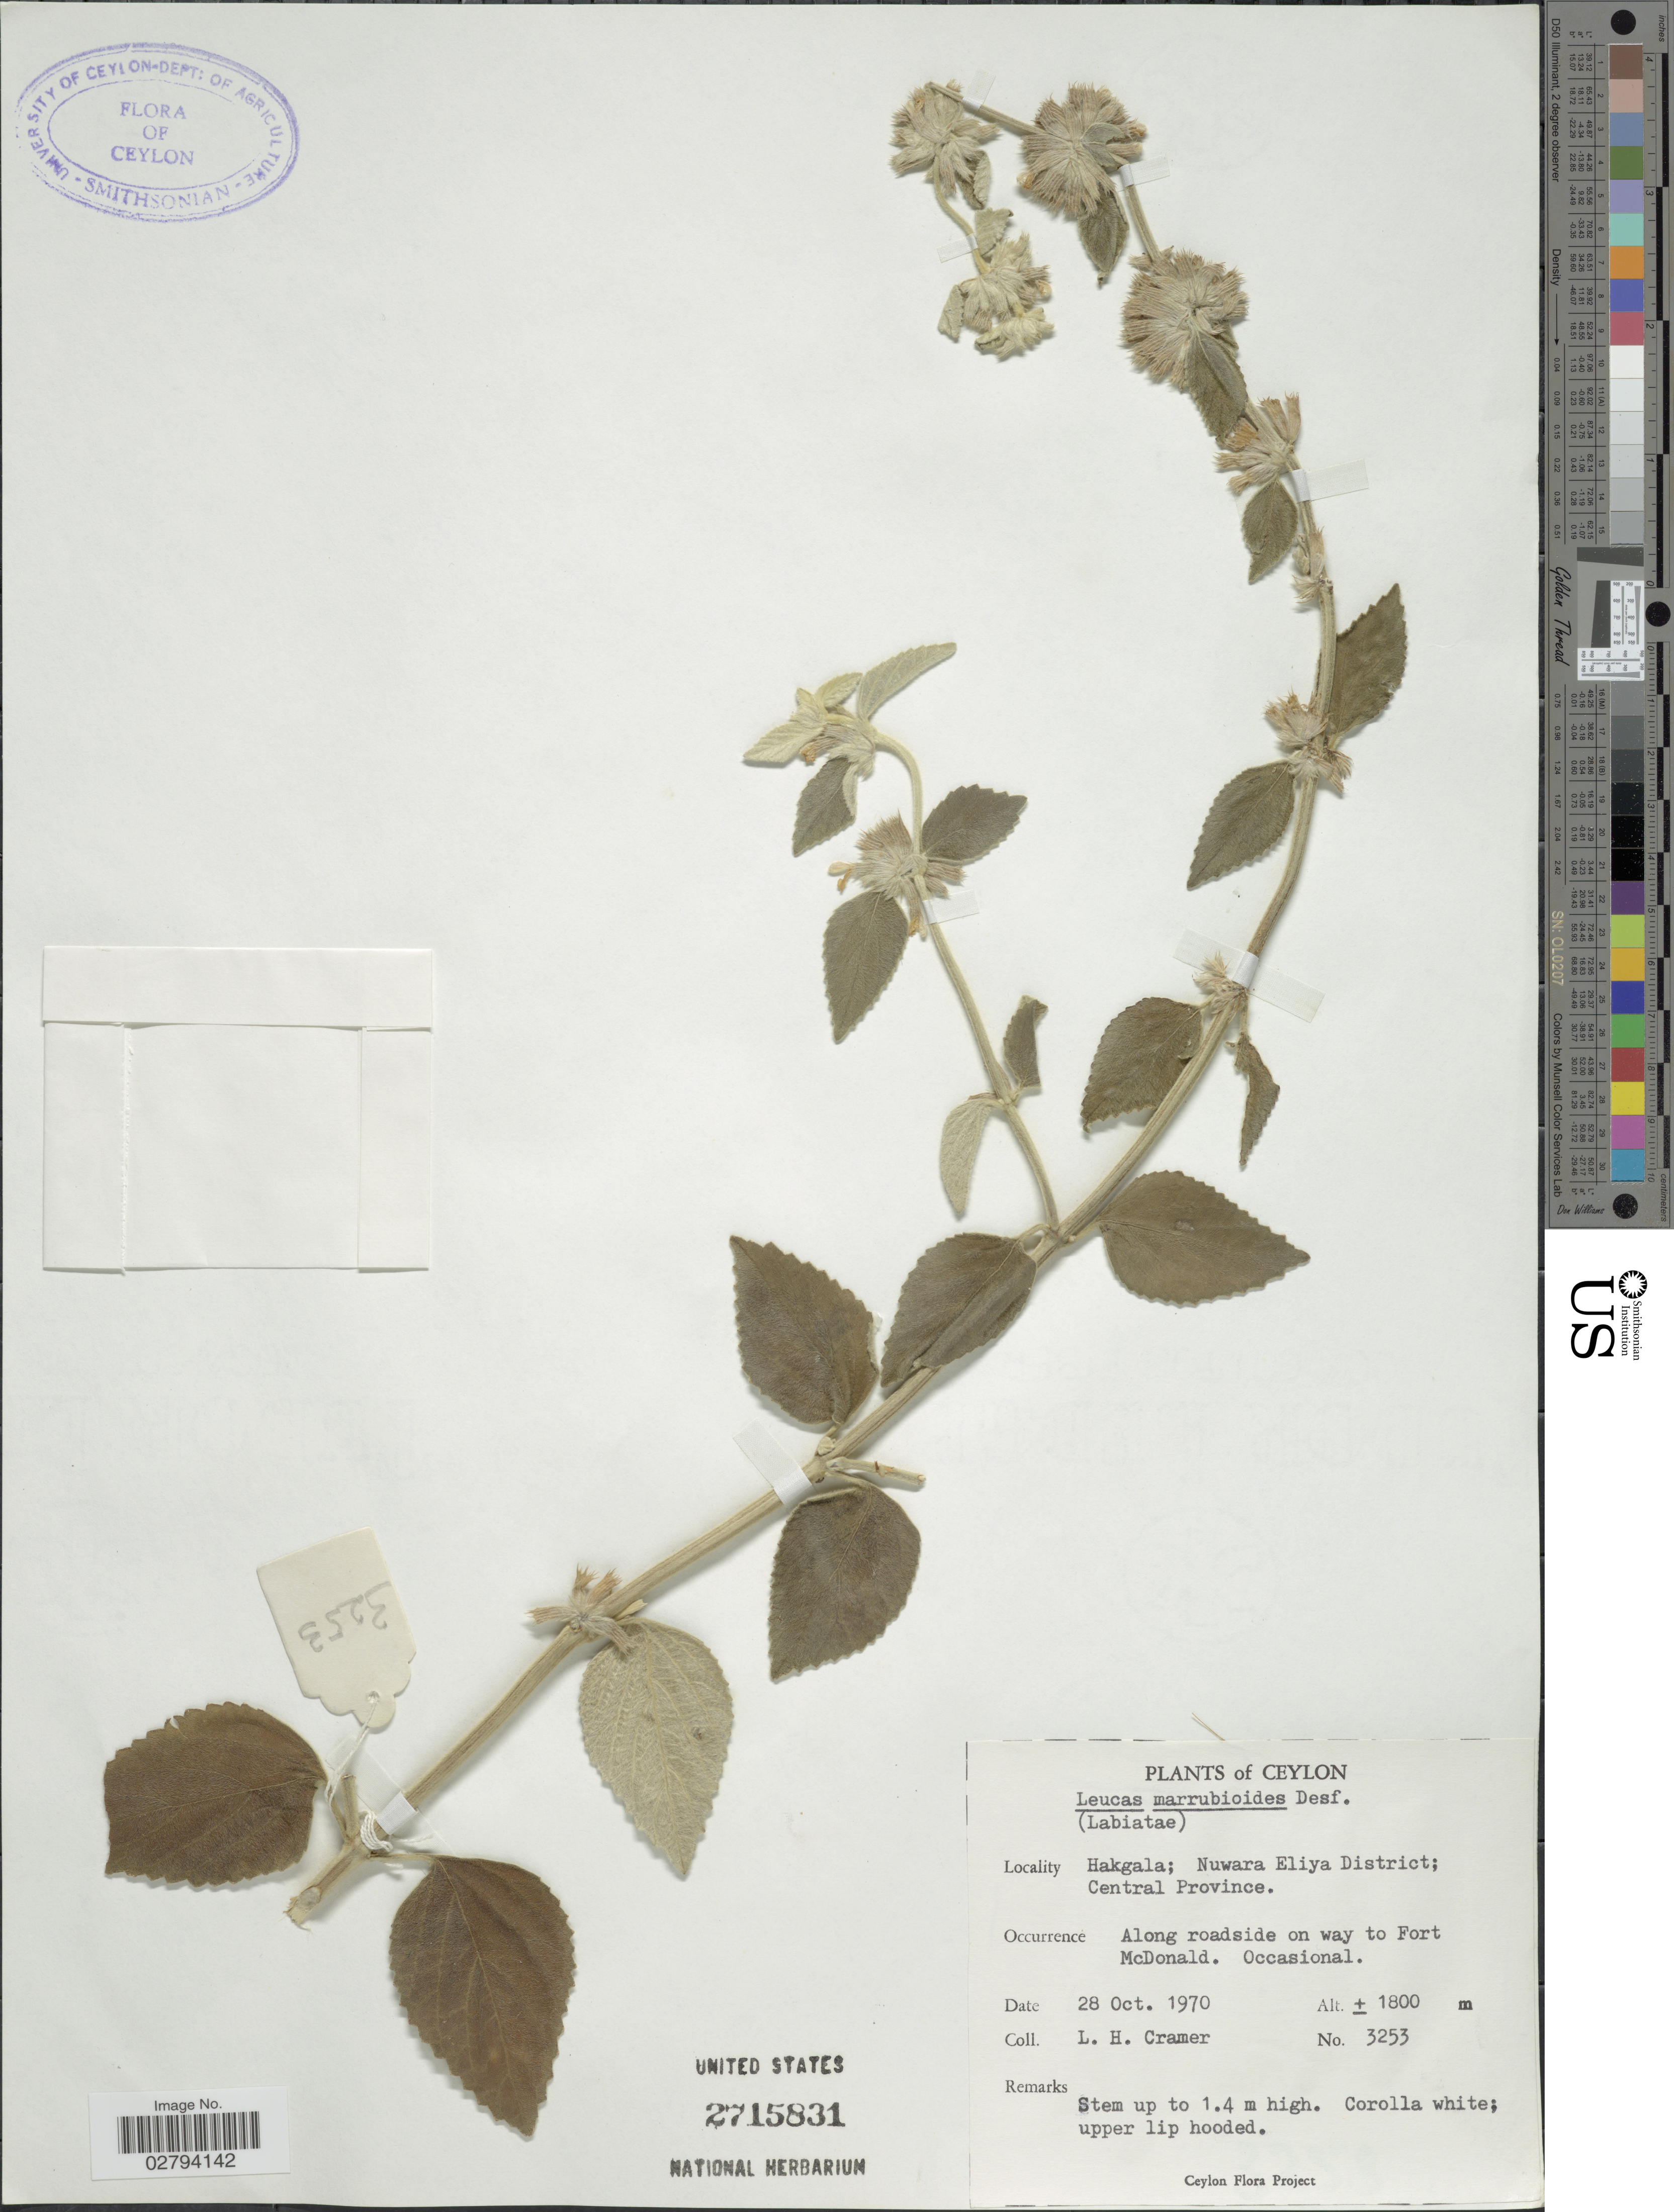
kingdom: Plantae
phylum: Tracheophyta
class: Magnoliopsida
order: Lamiales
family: Lamiaceae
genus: Leucas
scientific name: Leucas marrubioides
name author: Desf.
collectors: L. H. Cramer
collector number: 3253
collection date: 1970-10-28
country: Sri Lanka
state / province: Central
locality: Ceylon, Hakgala; Nuwara Eliya District; Central Province, Along roadside on way to Fort McDonald.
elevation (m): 1800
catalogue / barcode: US 2715831